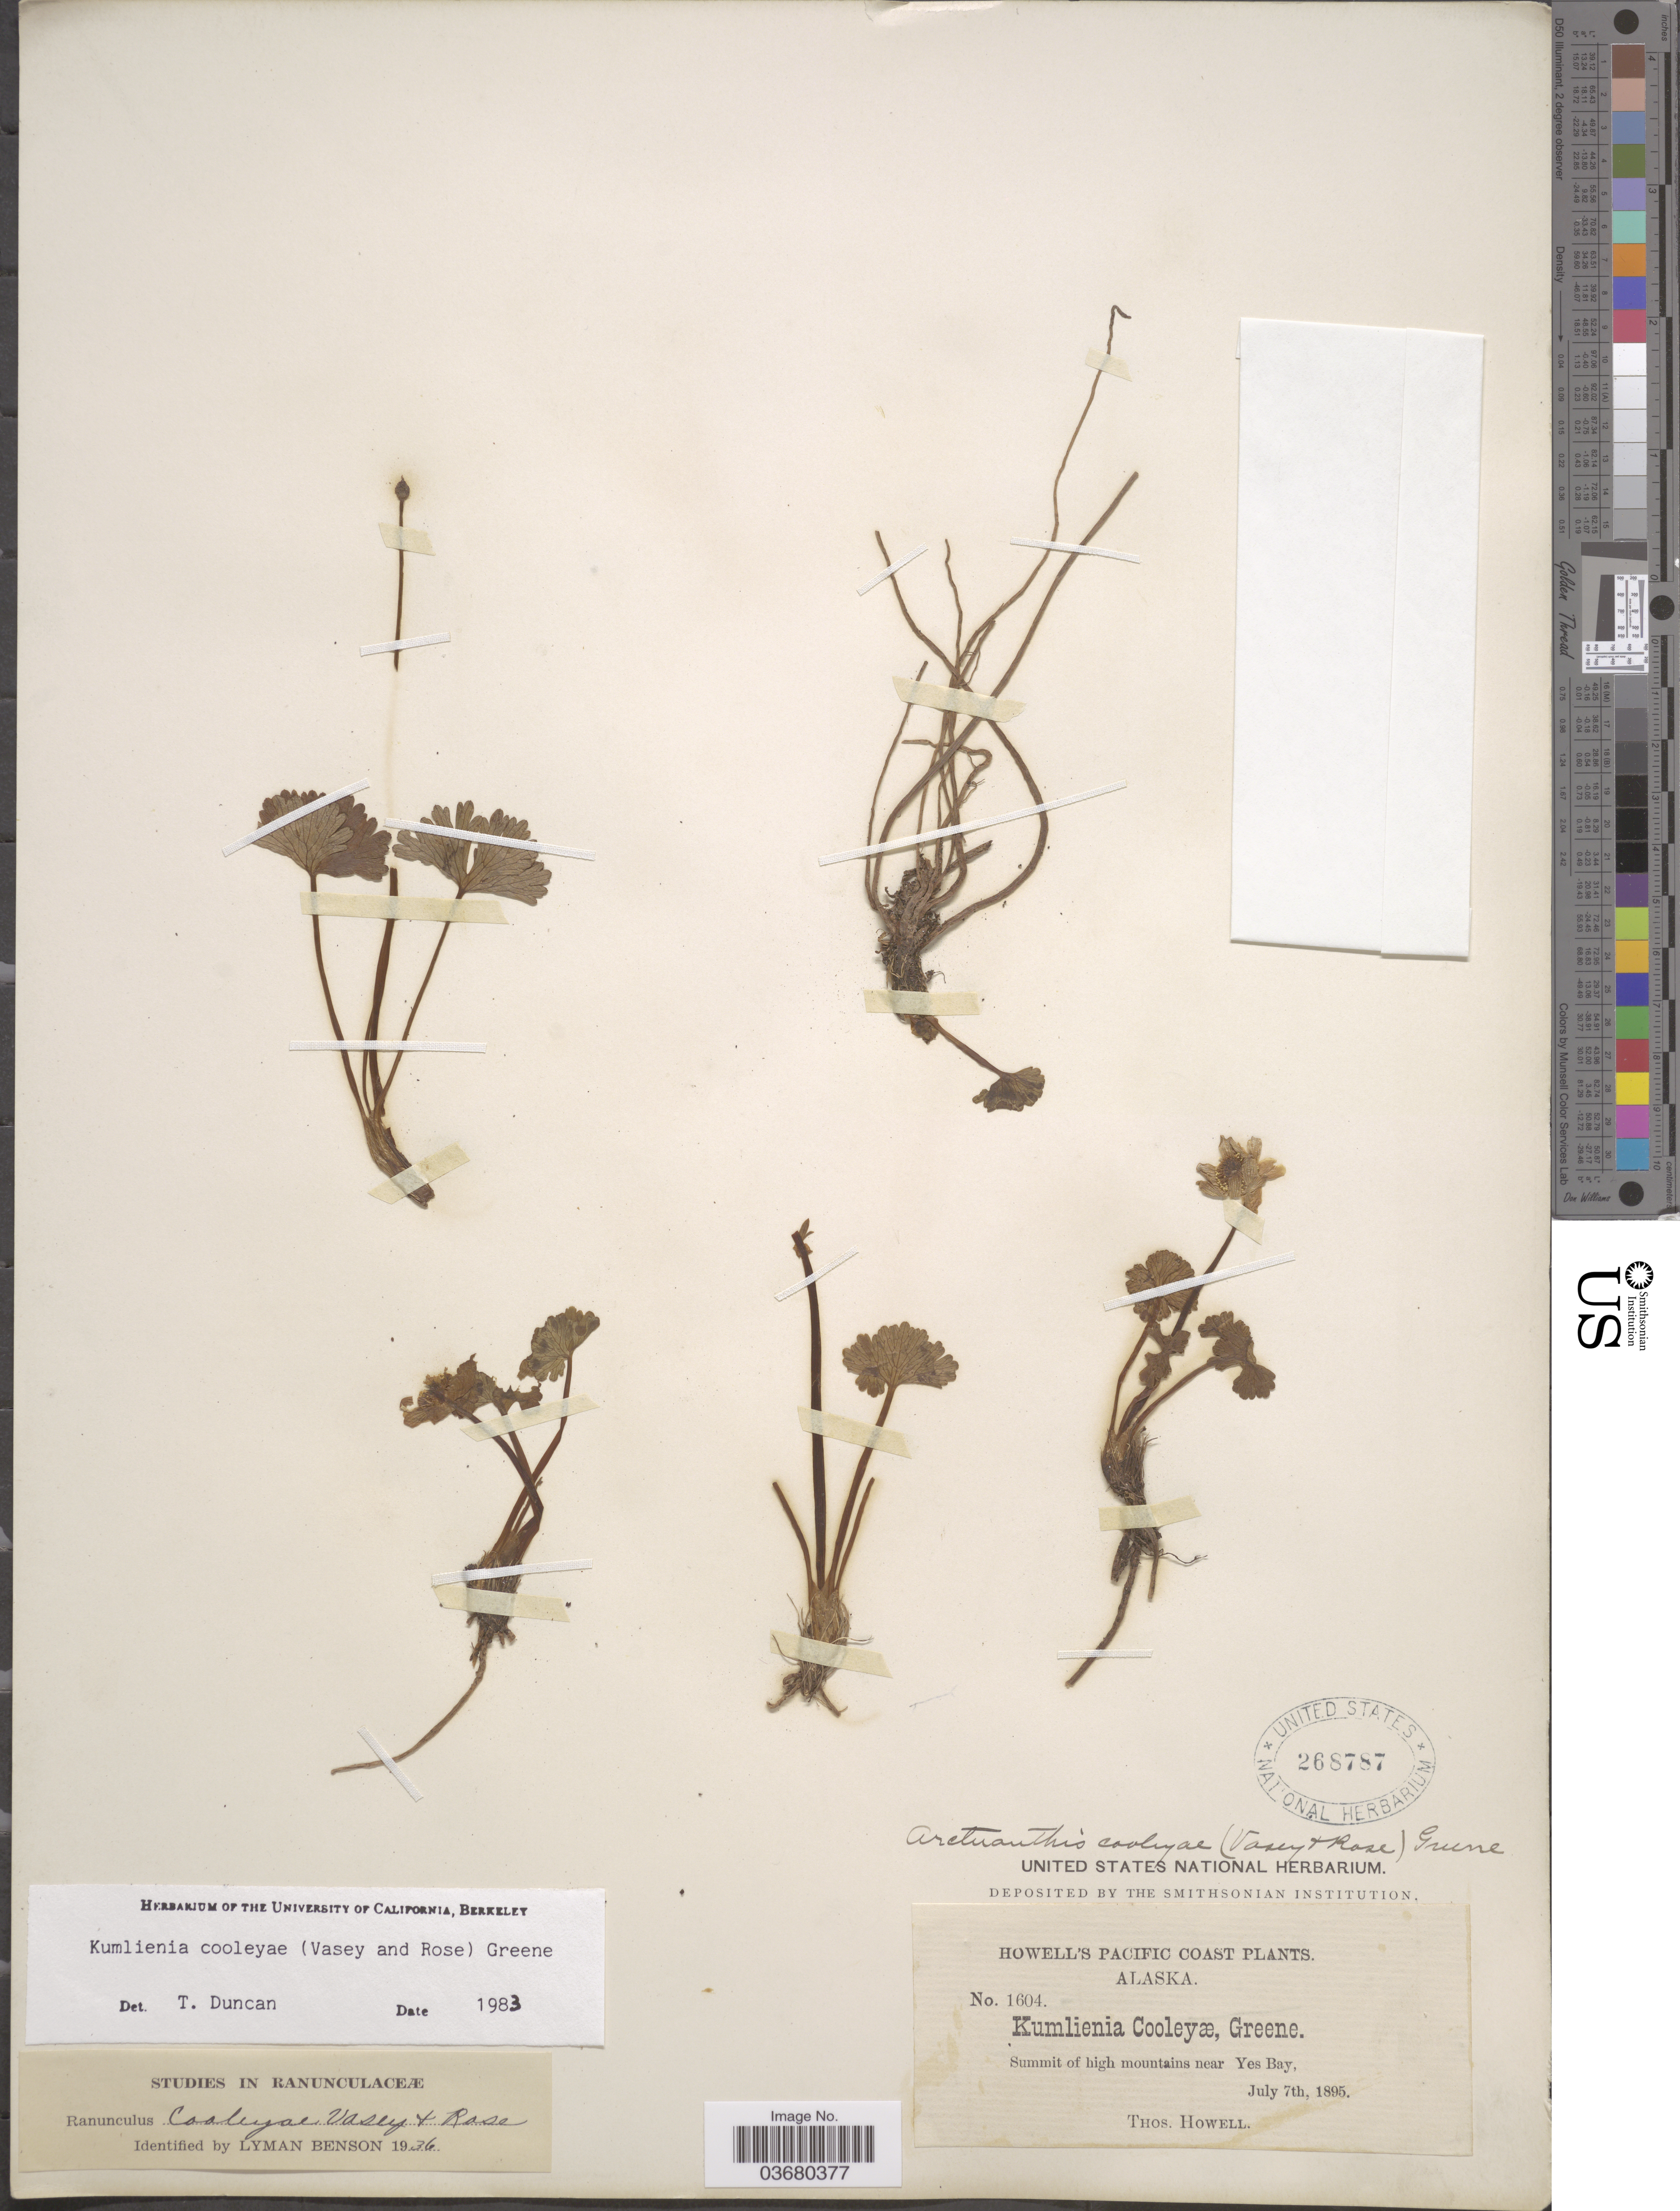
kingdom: Plantae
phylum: Tracheophyta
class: Magnoliopsida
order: Ranunculales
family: Ranunculaceae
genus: Arcteranthis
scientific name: Arcteranthis cooleyae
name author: (Vasey & Rose) Greene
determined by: Strong, M. T., (US), Smithsonian Institution - National Museum of Natural History (UNITED STATES)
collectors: T. Howell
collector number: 1604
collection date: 1895-07-07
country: United States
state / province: Alaska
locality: Pacific Coast. Summit of high mountain near Yes Bay.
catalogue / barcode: US 268787